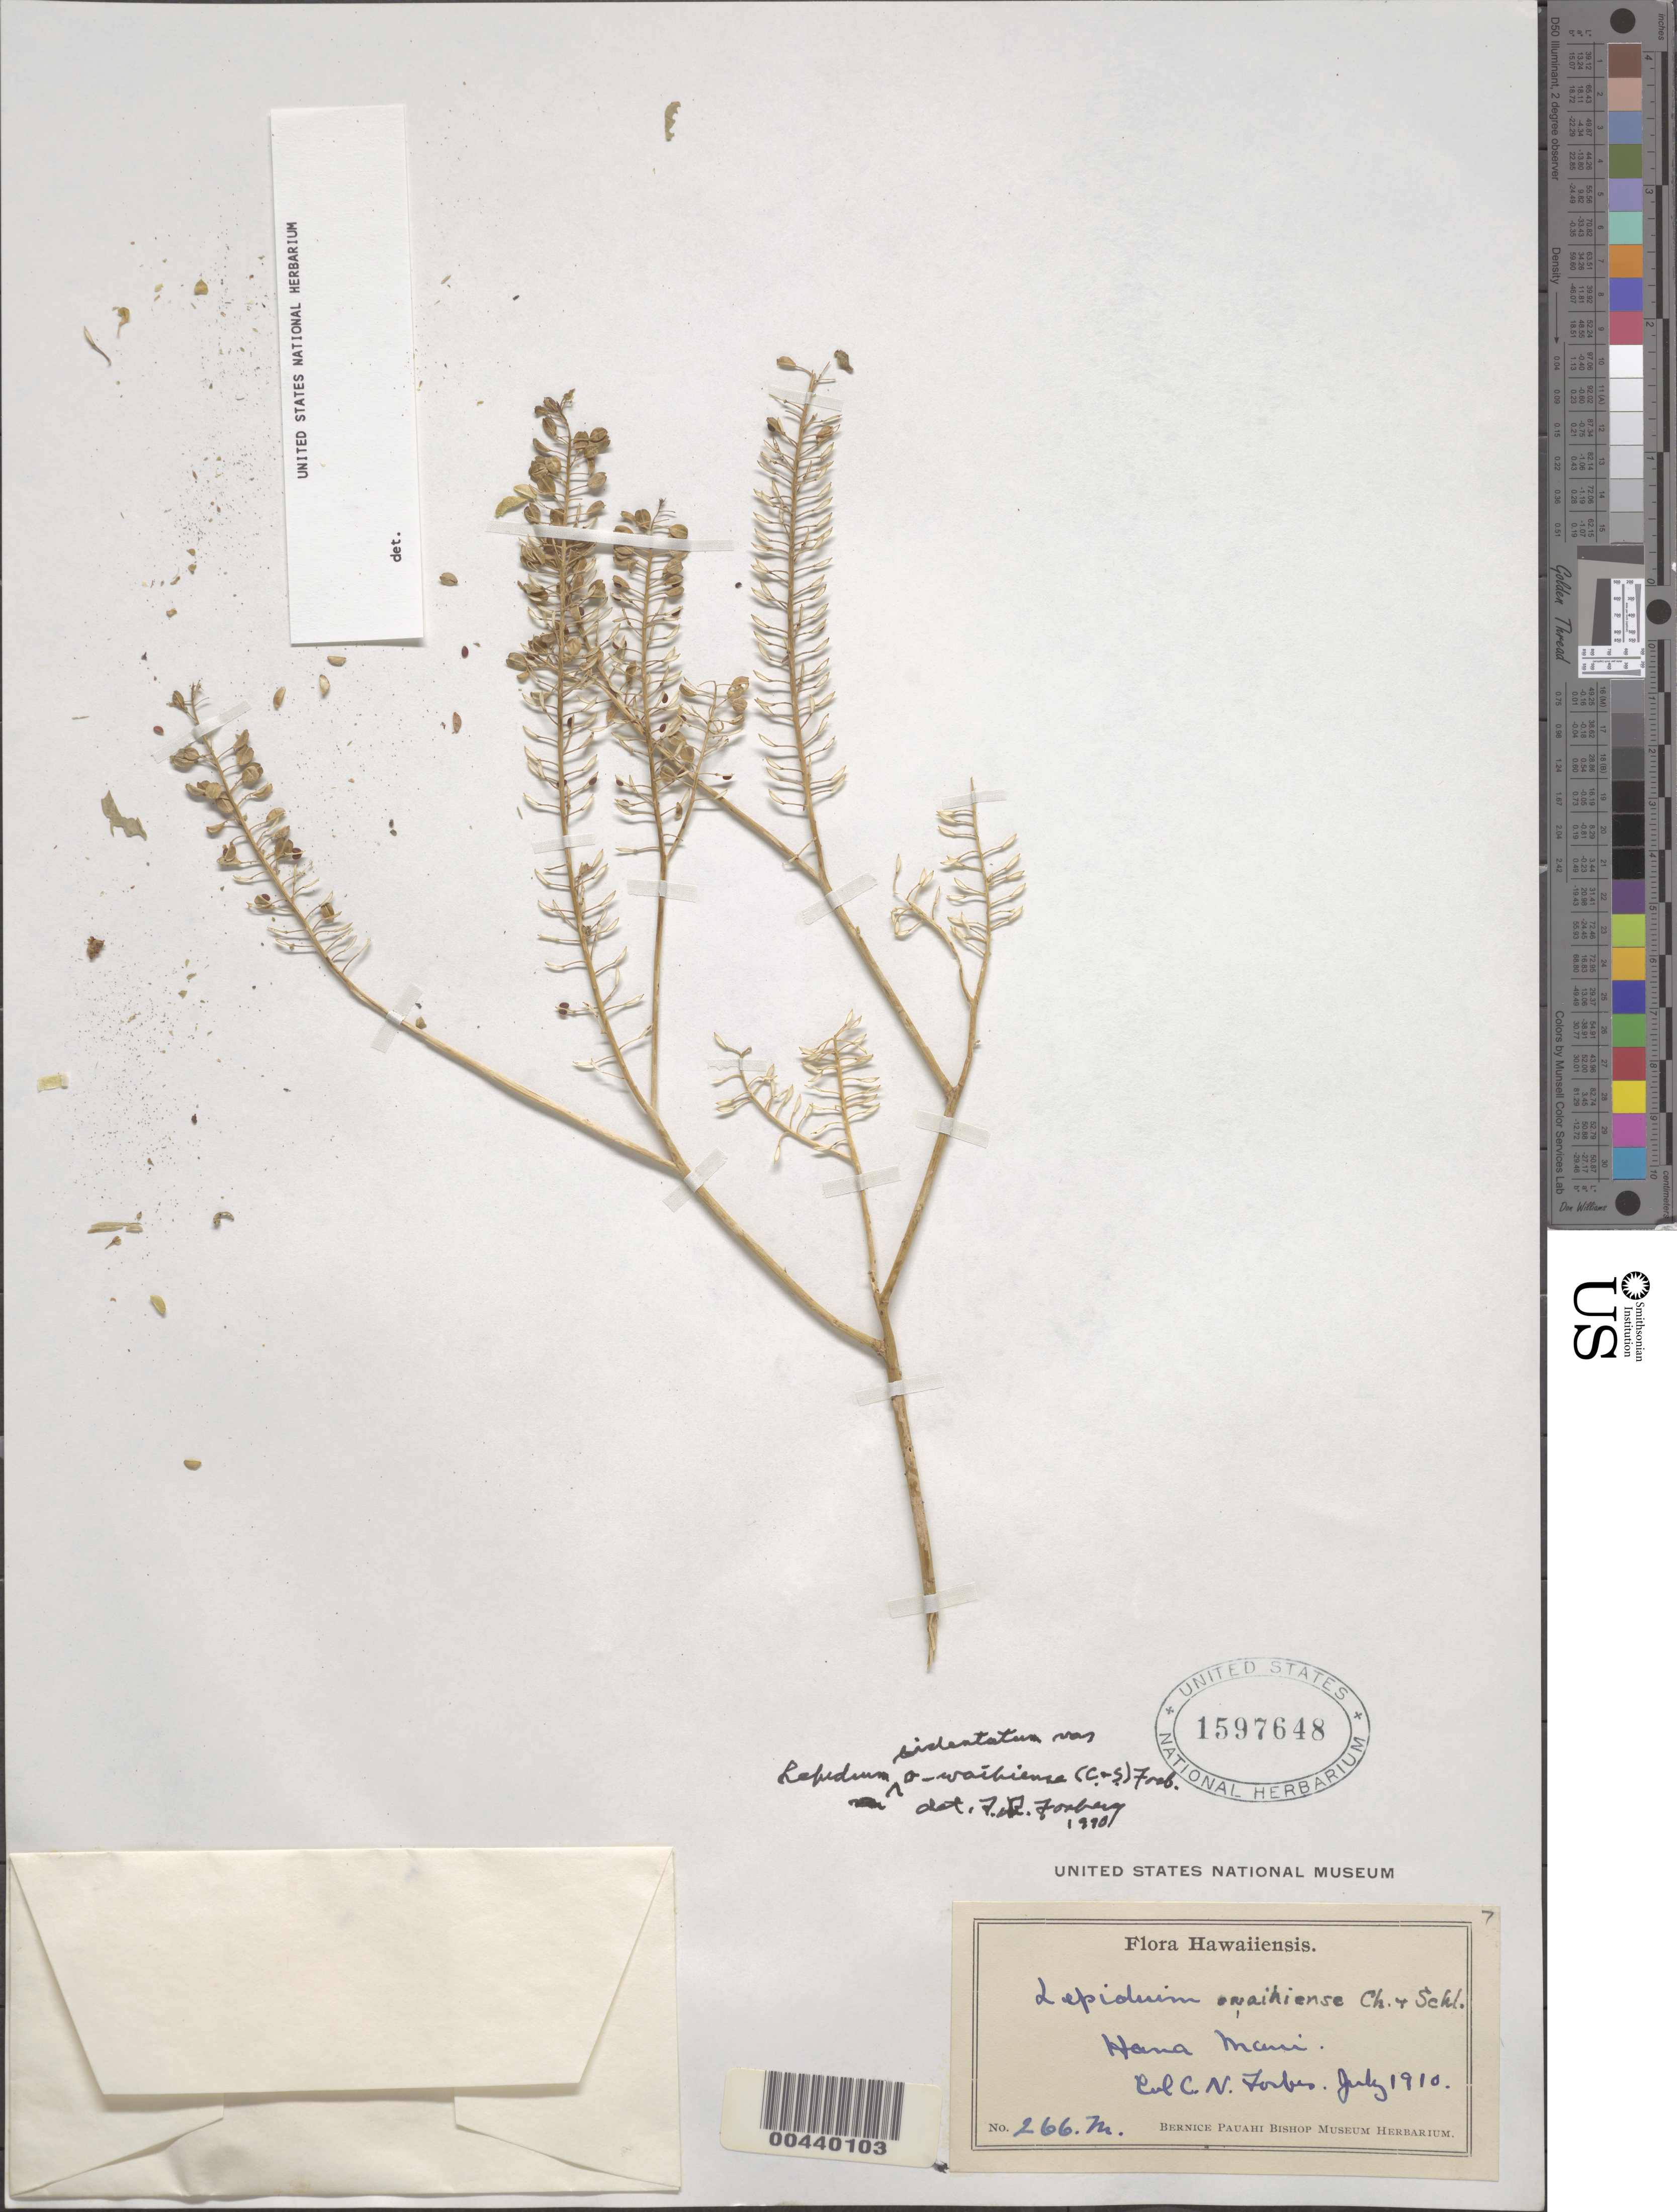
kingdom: Plantae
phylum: Tracheophyta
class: Magnoliopsida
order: Brassicales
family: Brassicaceae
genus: Lepidium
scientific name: Lepidium owaihiense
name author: Cham. & Schltdl.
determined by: Al-Shehbaz, I. A., (MO), Missouri Botanical Garden (UNITED STATES)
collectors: C. N. Forbes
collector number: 226.M.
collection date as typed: Jul 1910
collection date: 1910-07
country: United States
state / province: Hawaii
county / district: Maui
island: Maui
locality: Hana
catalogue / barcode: US 1597648